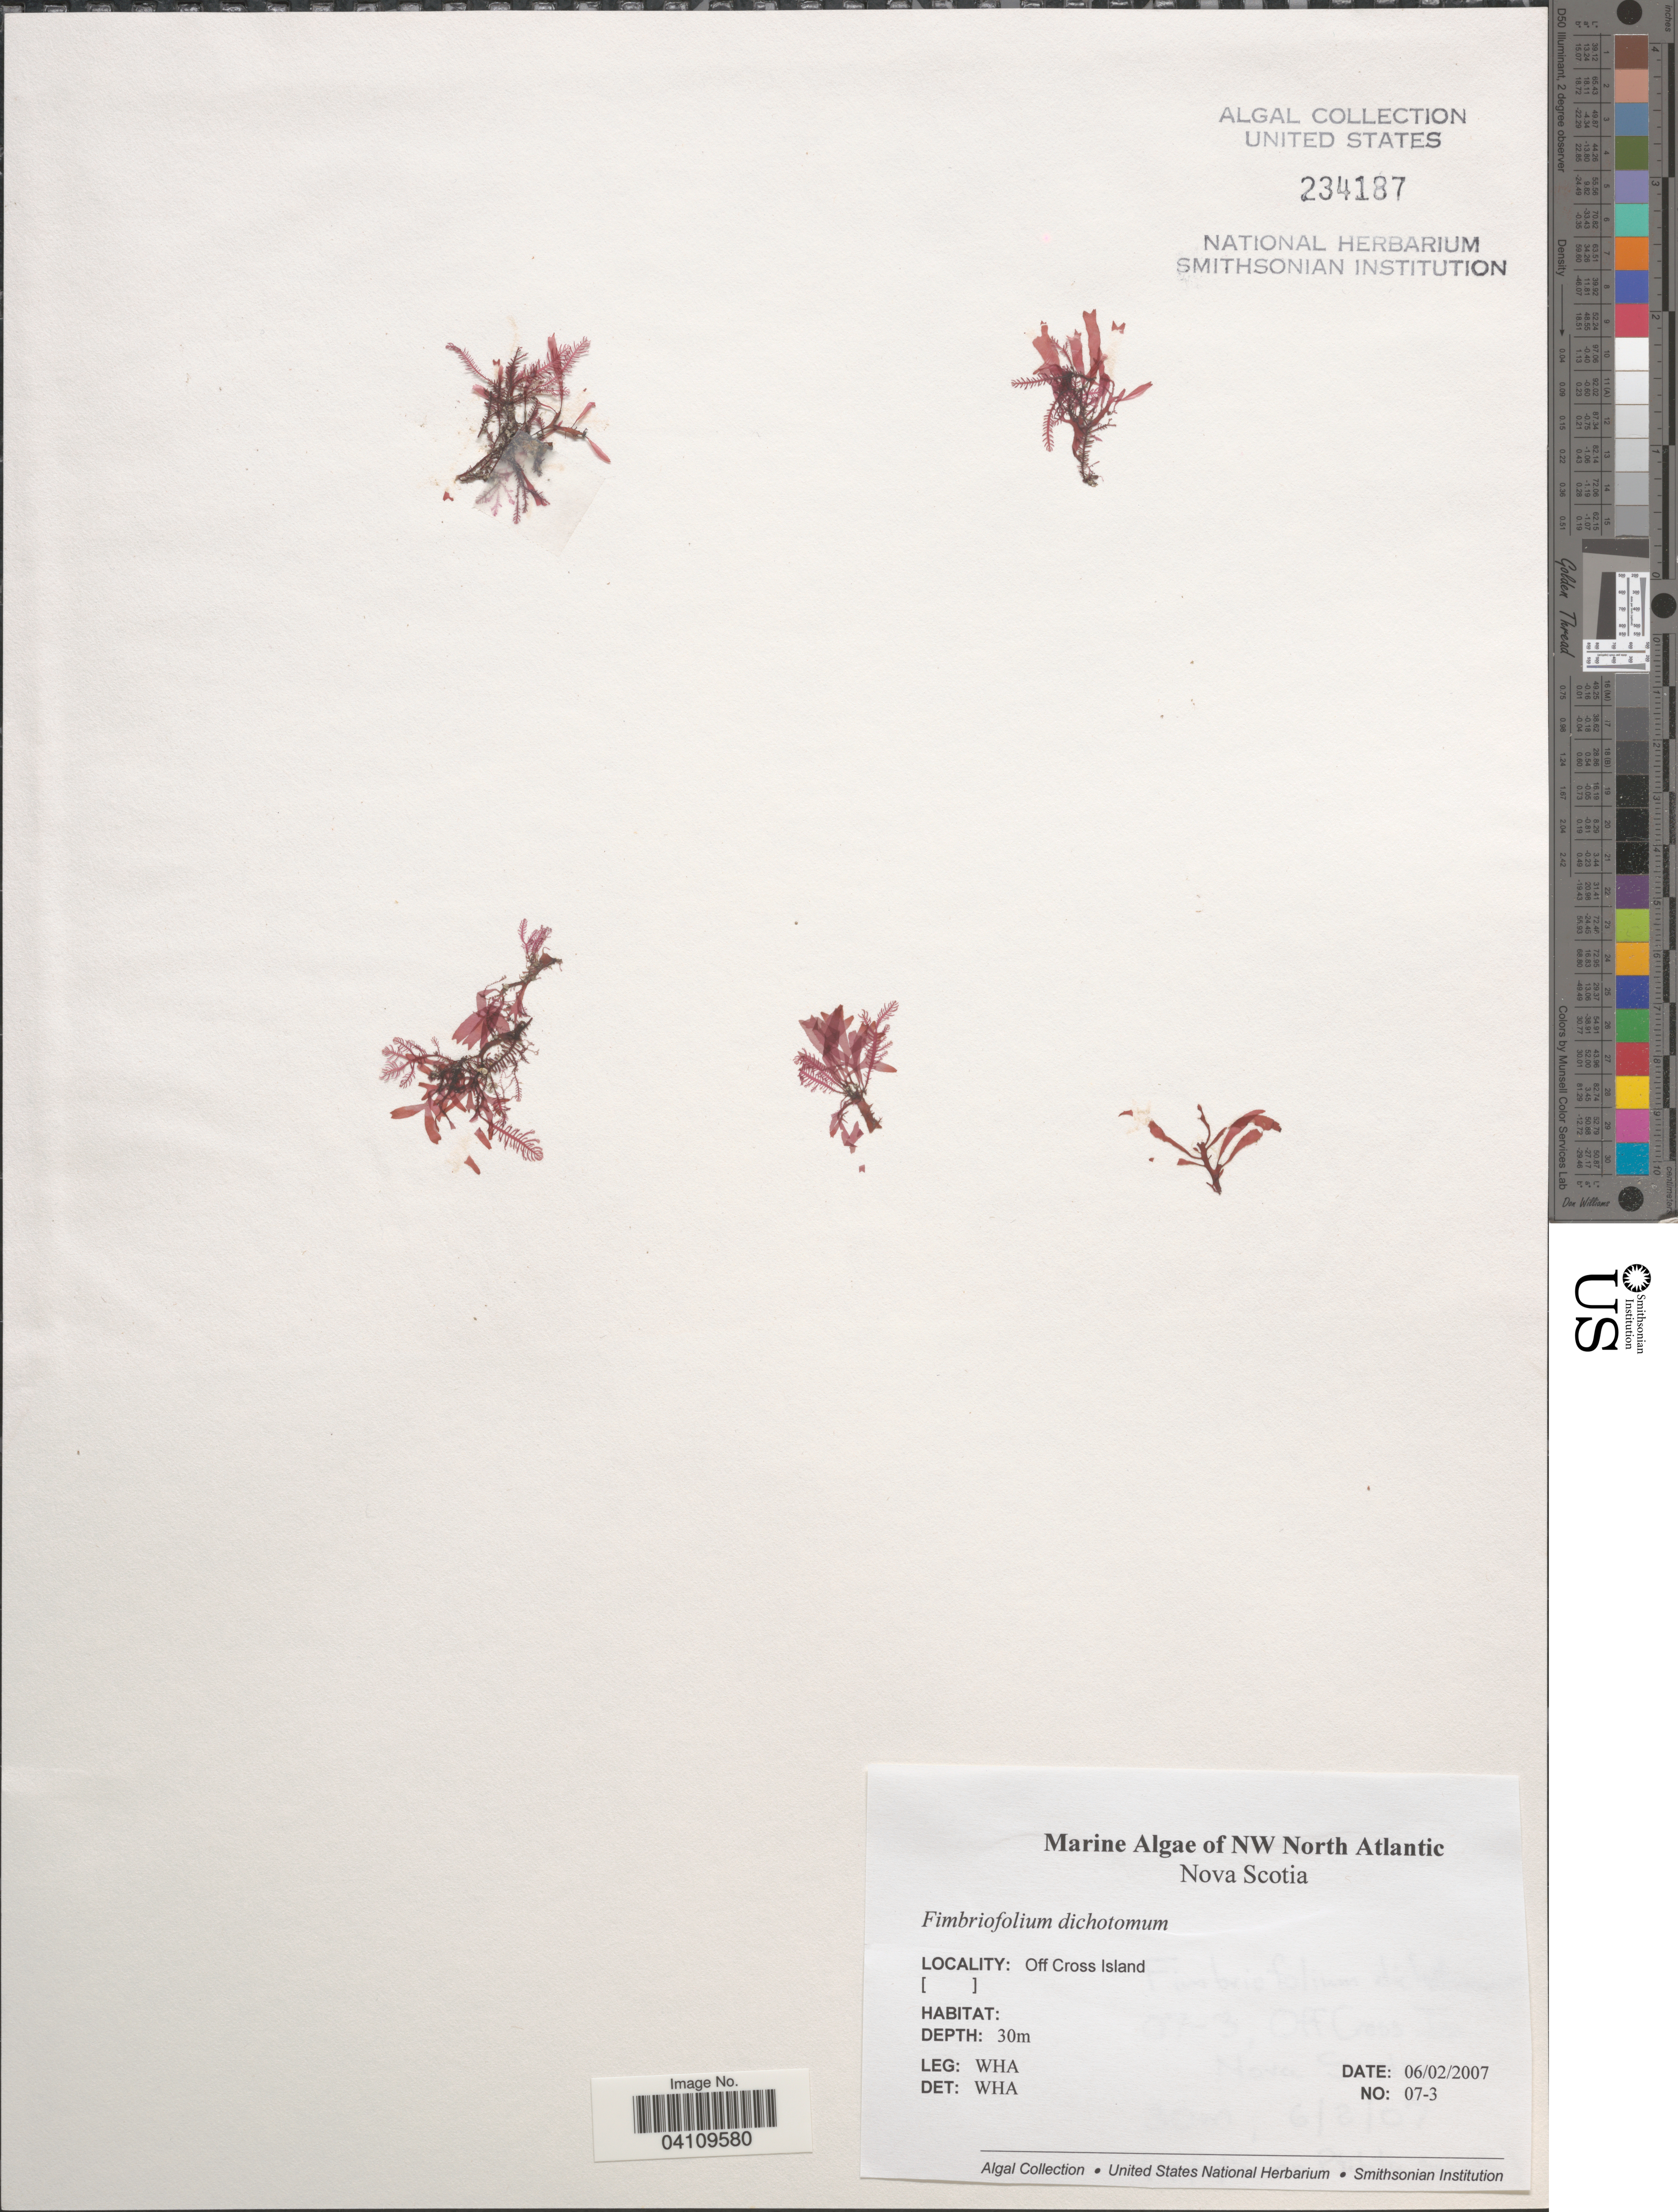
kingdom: Plantae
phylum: Rhodophyta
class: Florideophyceae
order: Gigartinales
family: Cystocloniaceae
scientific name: Fimbriofolium dichotomum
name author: (Lepech.) Hansen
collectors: W. H. Adey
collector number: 07-3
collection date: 2007-02-06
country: Canada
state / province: Nova Scotia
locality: NW North Atlantic. Off Cross Island.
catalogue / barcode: US 234187